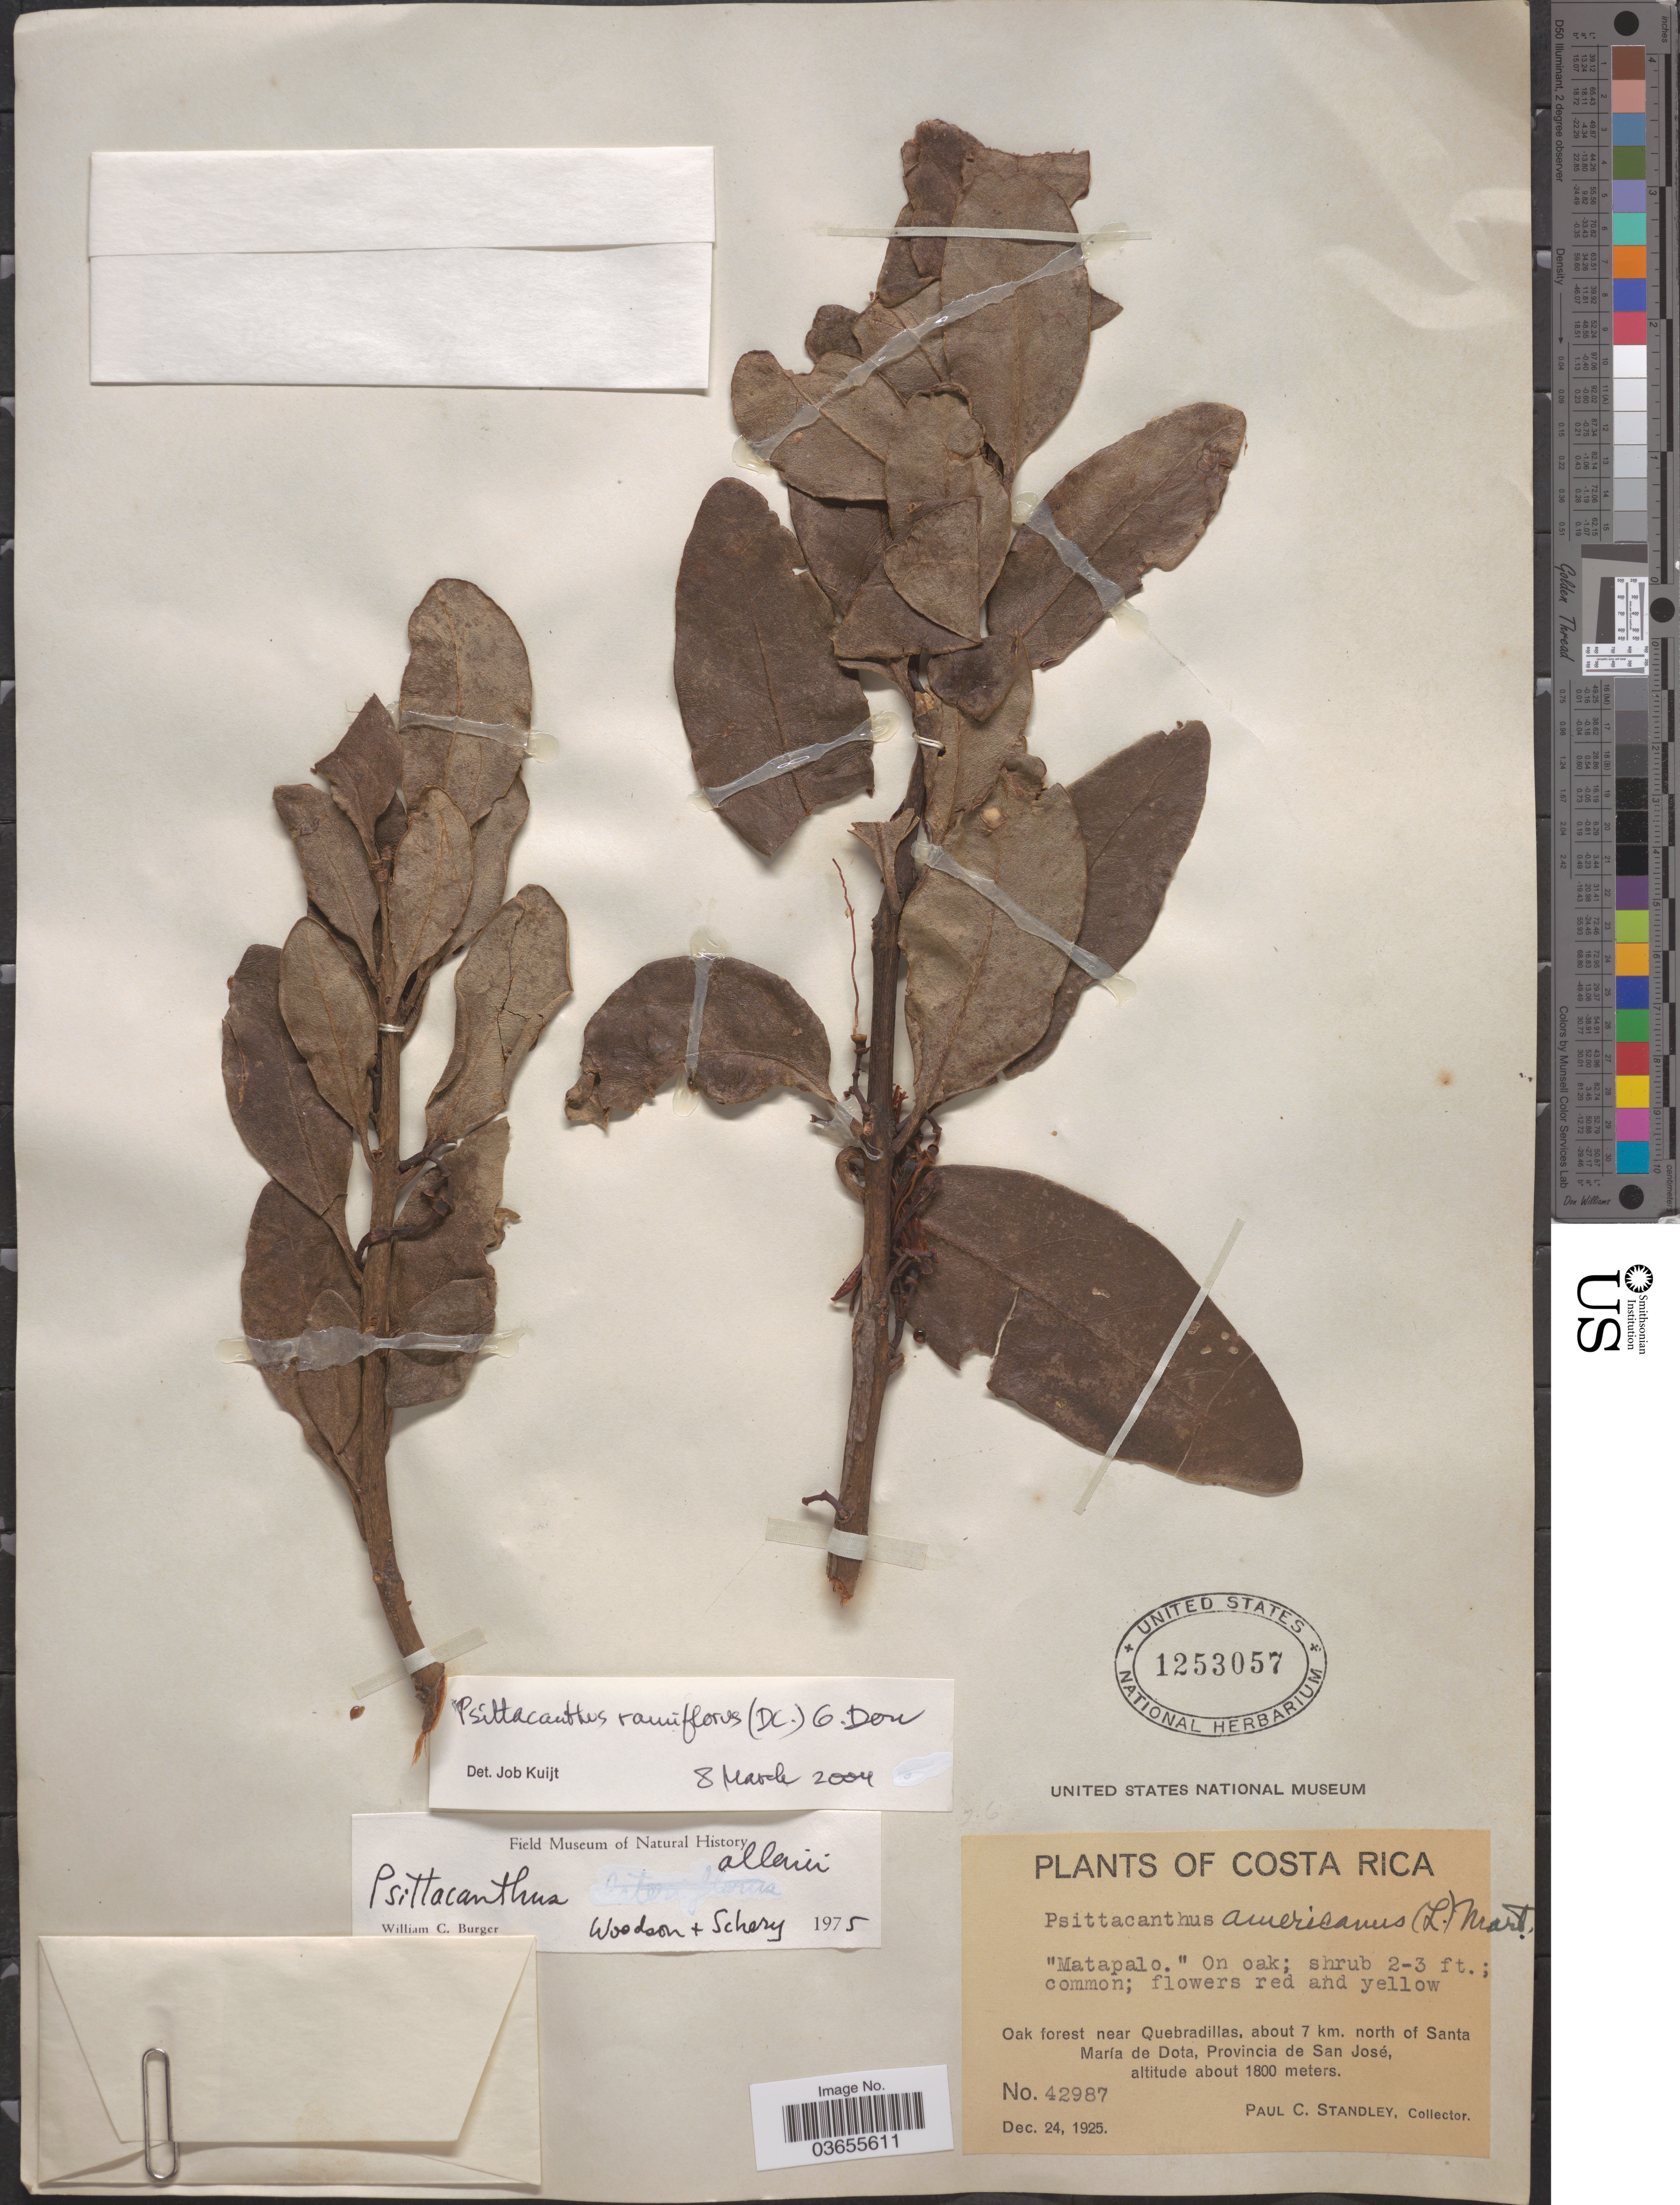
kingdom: Plantae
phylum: Tracheophyta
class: Magnoliopsida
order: Santalales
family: Loranthaceae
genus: Psittacanthus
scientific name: Psittacanthus ramiflorus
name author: (Moc. & Sessé ex DC.) G. Don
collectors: P. C. Standley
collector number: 42987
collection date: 1925-12-24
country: Costa Rica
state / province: San José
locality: Oak forest near Quebradillas, about 7 km. north of Santa María de Dota.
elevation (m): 1800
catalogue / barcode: US 1253057